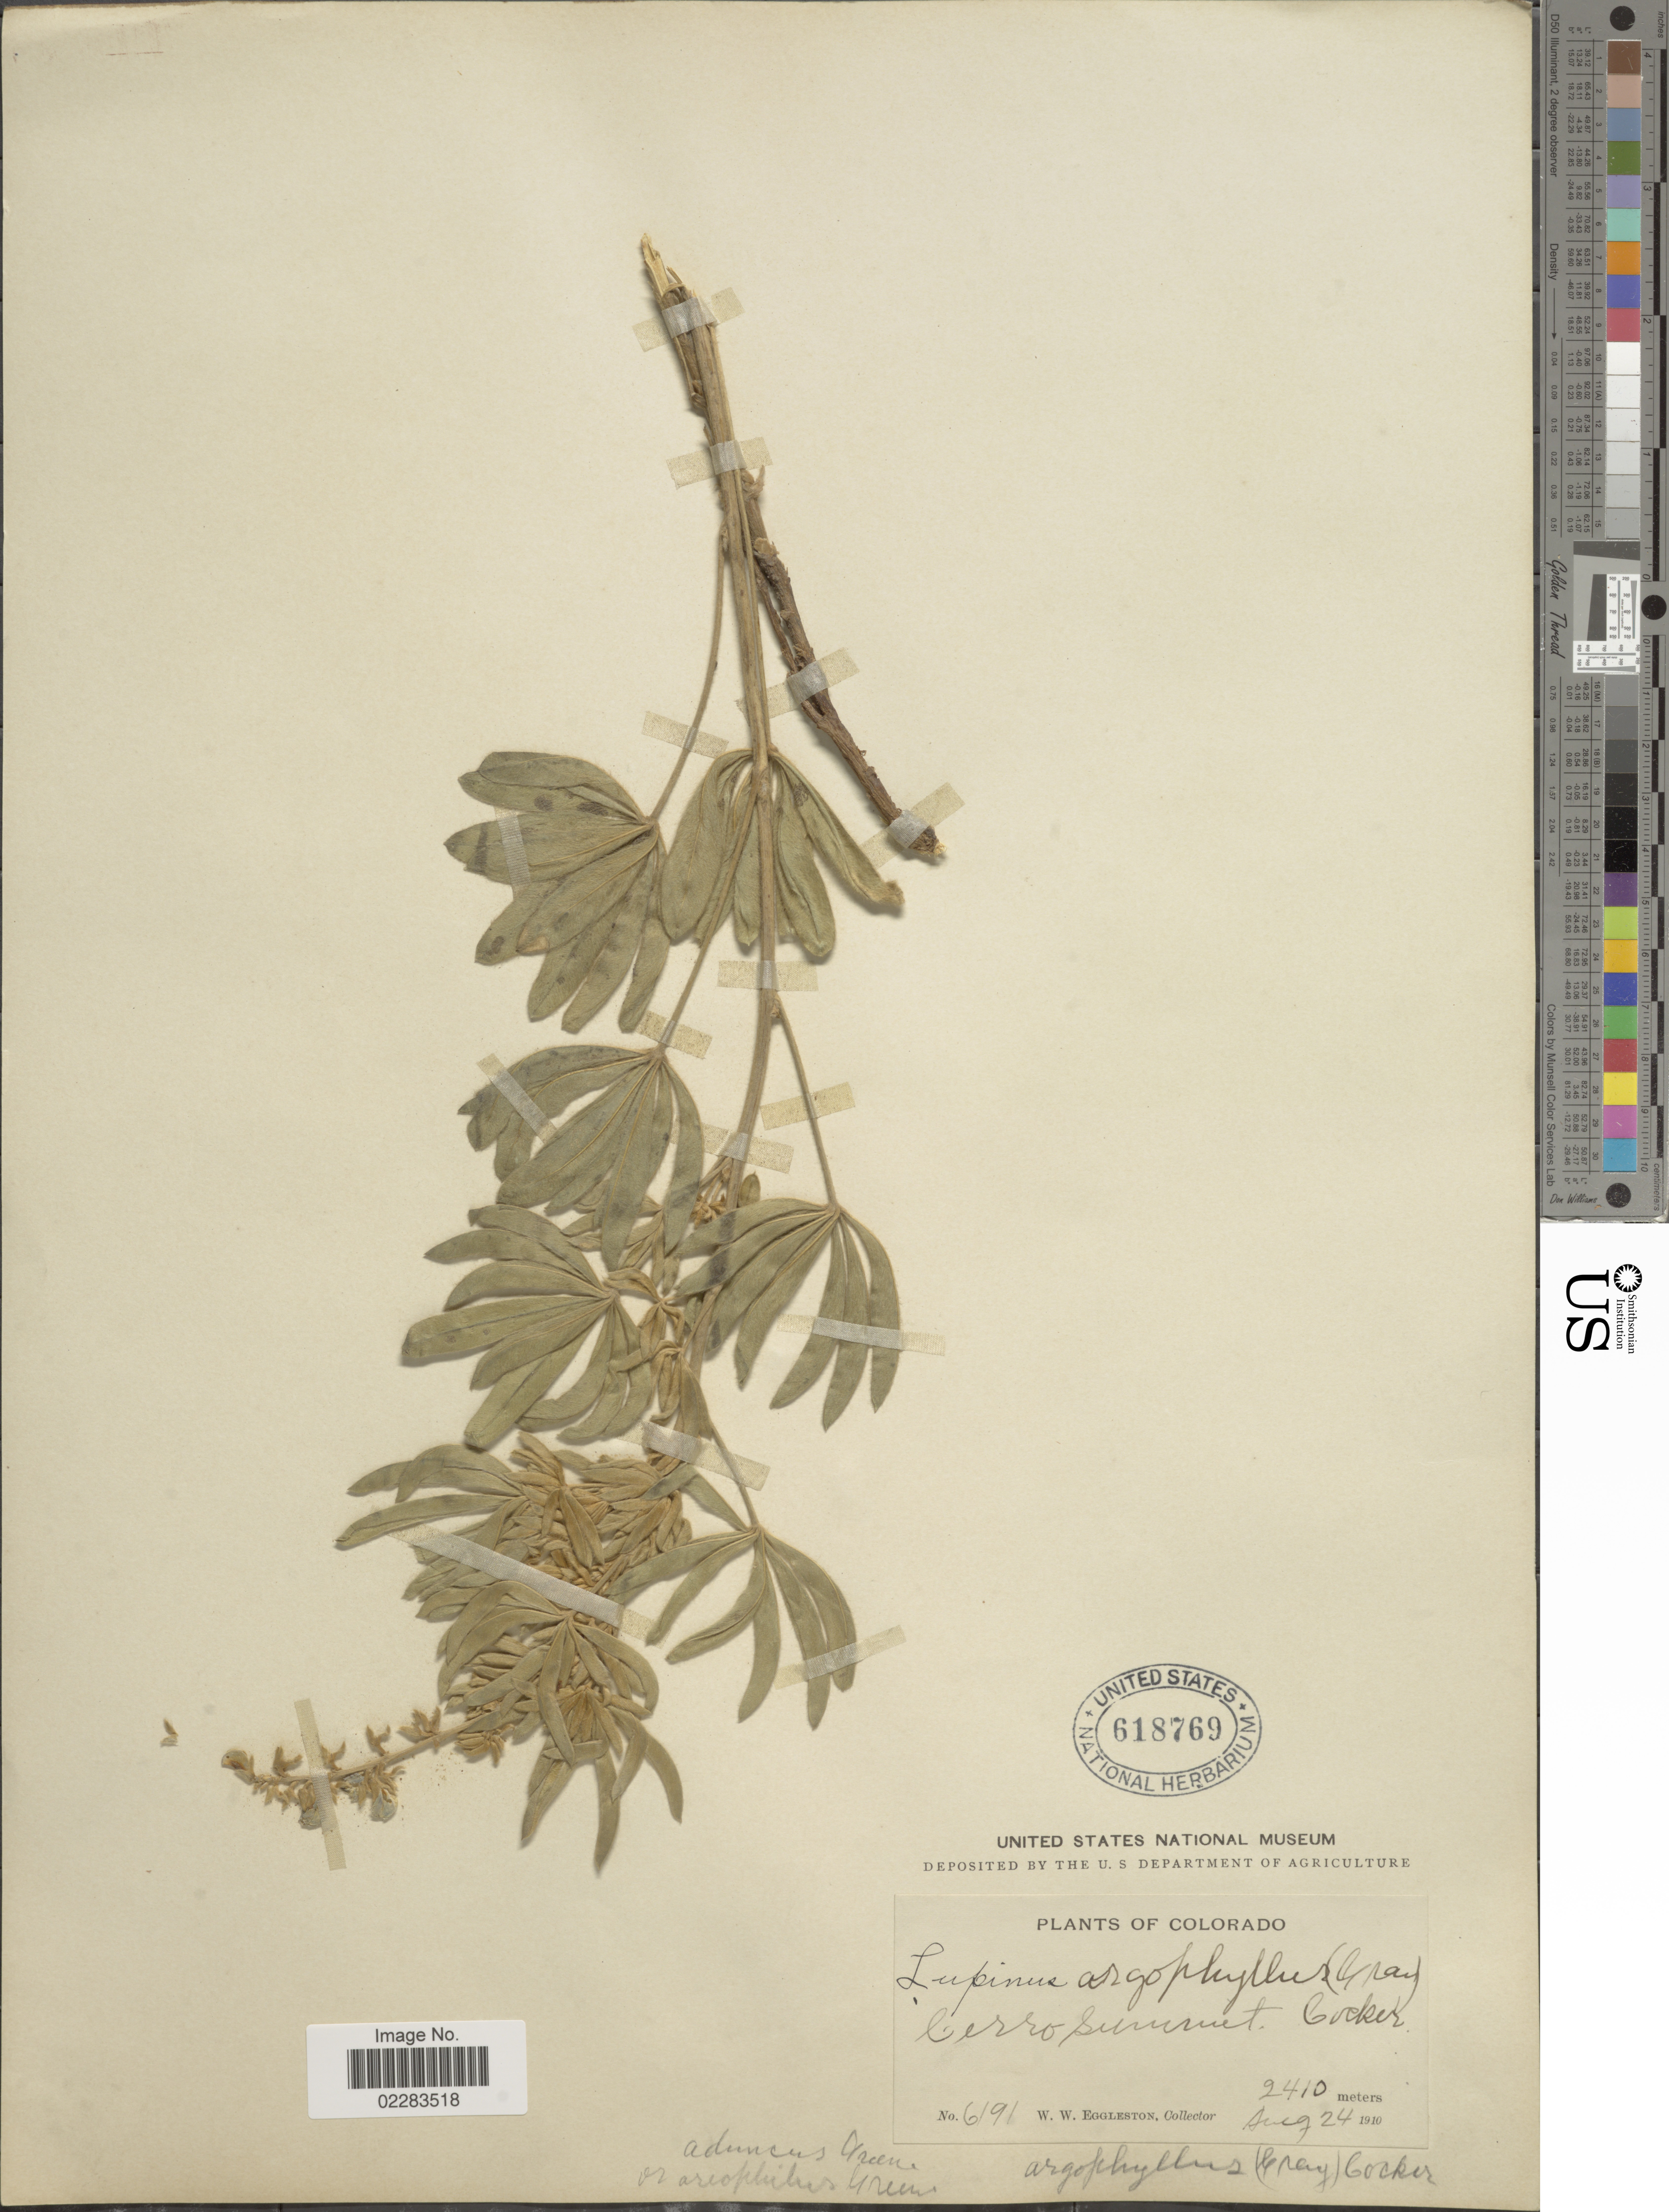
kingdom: Plantae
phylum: Tracheophyta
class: Magnoliopsida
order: Fabales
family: Fabaceae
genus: Lupinus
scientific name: Lupinus aduncus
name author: Greene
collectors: W. W. Eggleston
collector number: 6191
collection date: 1910-08-24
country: United States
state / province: Colorado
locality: Cerro Summit, Cocker.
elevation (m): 2410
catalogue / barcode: US 618769